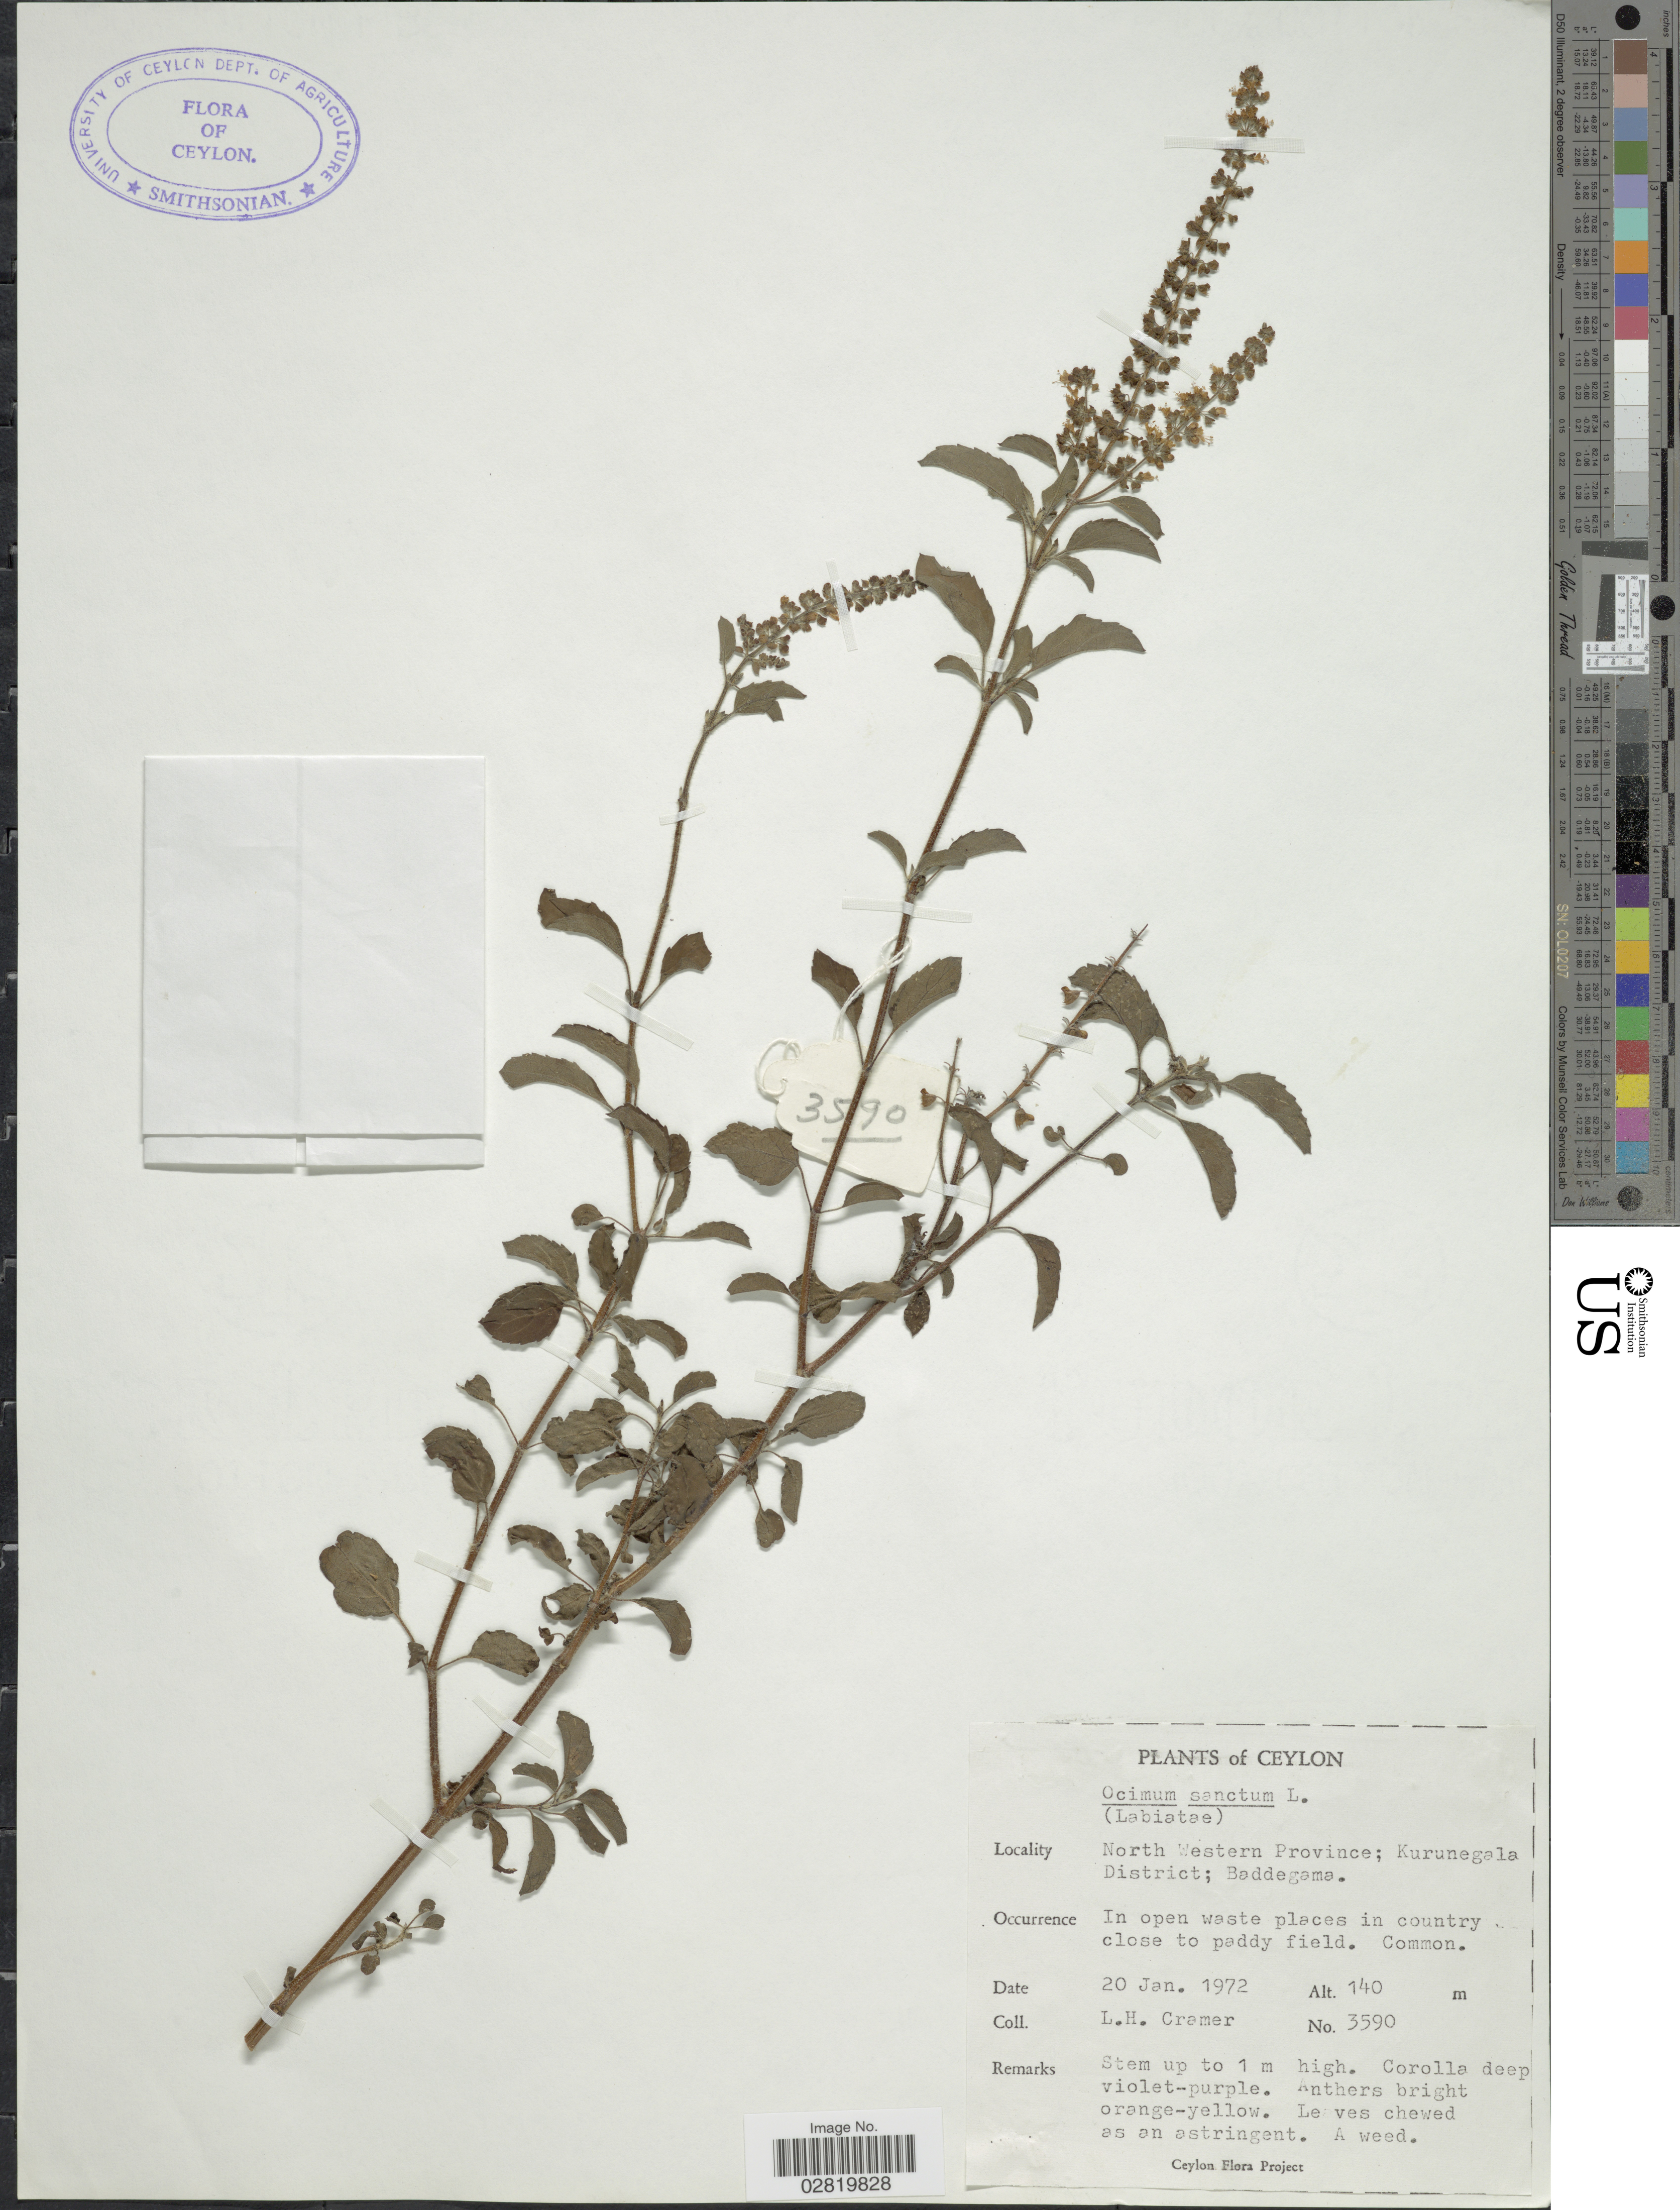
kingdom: Plantae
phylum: Tracheophyta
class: Magnoliopsida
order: Lamiales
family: Lamiaceae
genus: Ocimum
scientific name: Ocimum sanctum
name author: L.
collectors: L. H. Cramer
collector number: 3590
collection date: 1972-01-20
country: Sri Lanka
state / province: North Western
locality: Ceylon, North Western Province; Kurunegala District; Baddegama.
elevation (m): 140